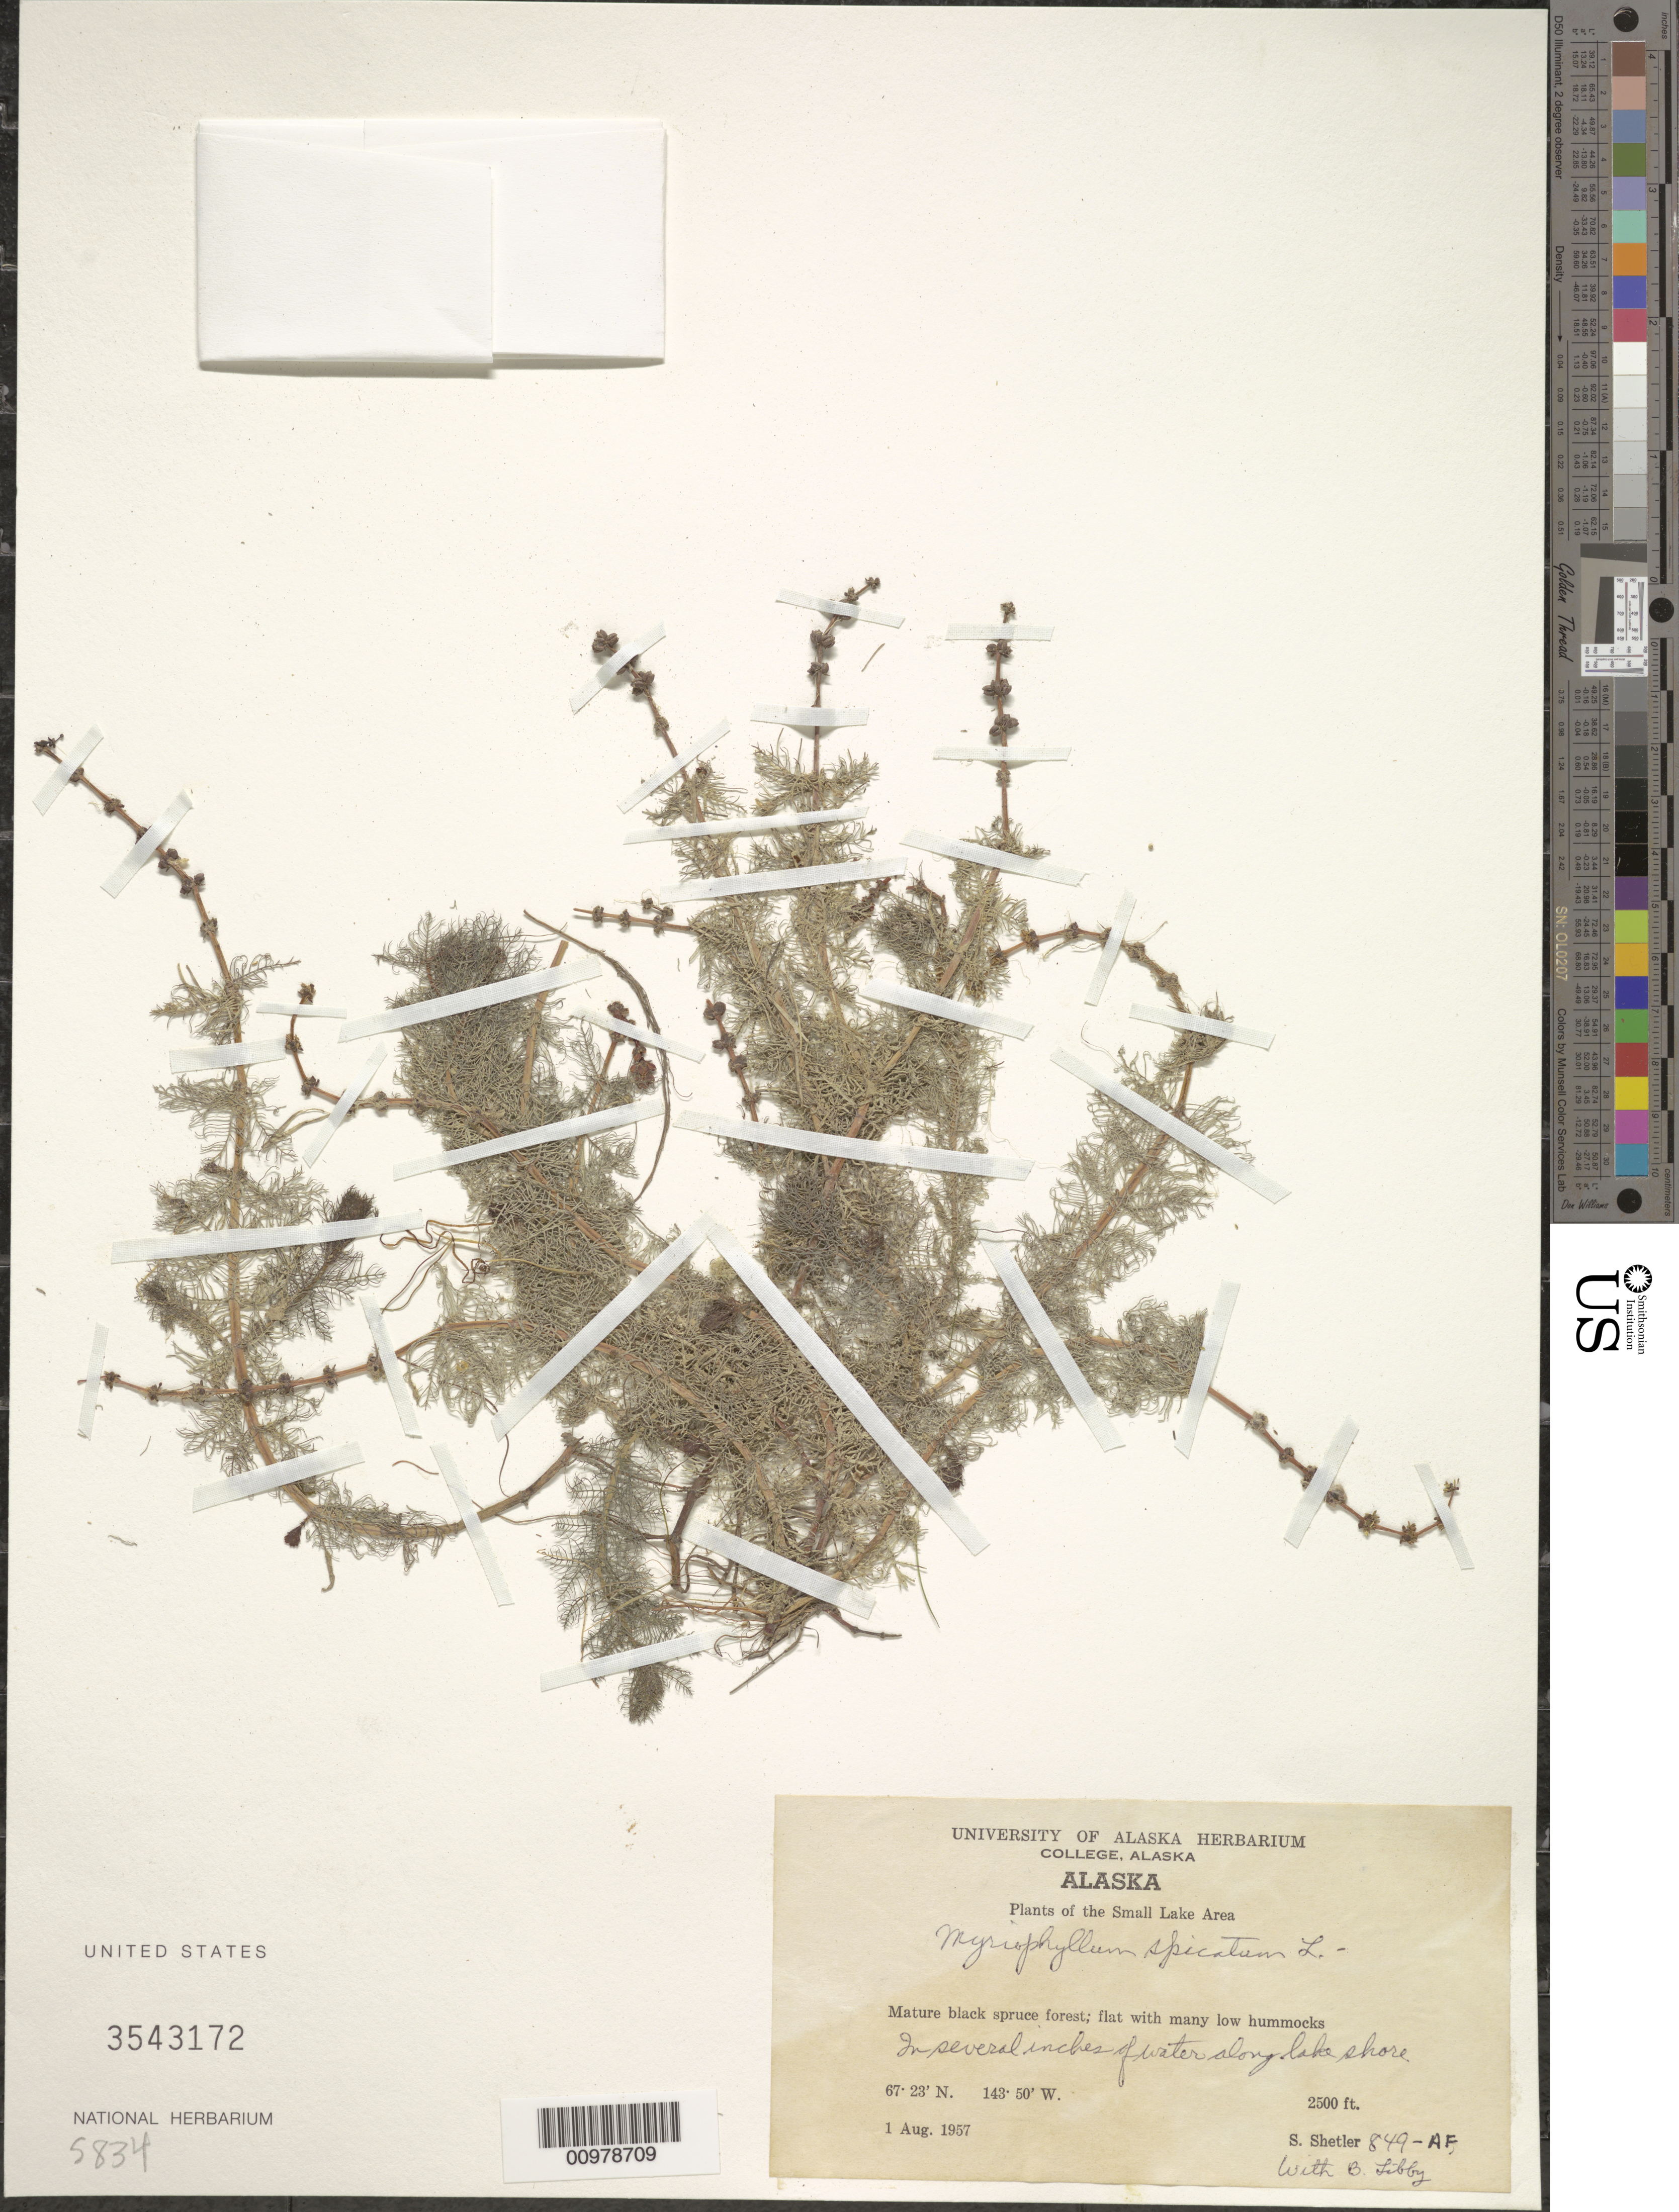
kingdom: Plantae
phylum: Tracheophyta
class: Magnoliopsida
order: Saxifragales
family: Haloragaceae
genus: Myriophyllum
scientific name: Myriophyllum exalbescens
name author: Fernald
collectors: S. Shetler & B. Libby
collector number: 849-AF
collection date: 1957-08-01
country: United States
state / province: Alaska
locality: Small Lake Area.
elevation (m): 762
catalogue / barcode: US 3543172